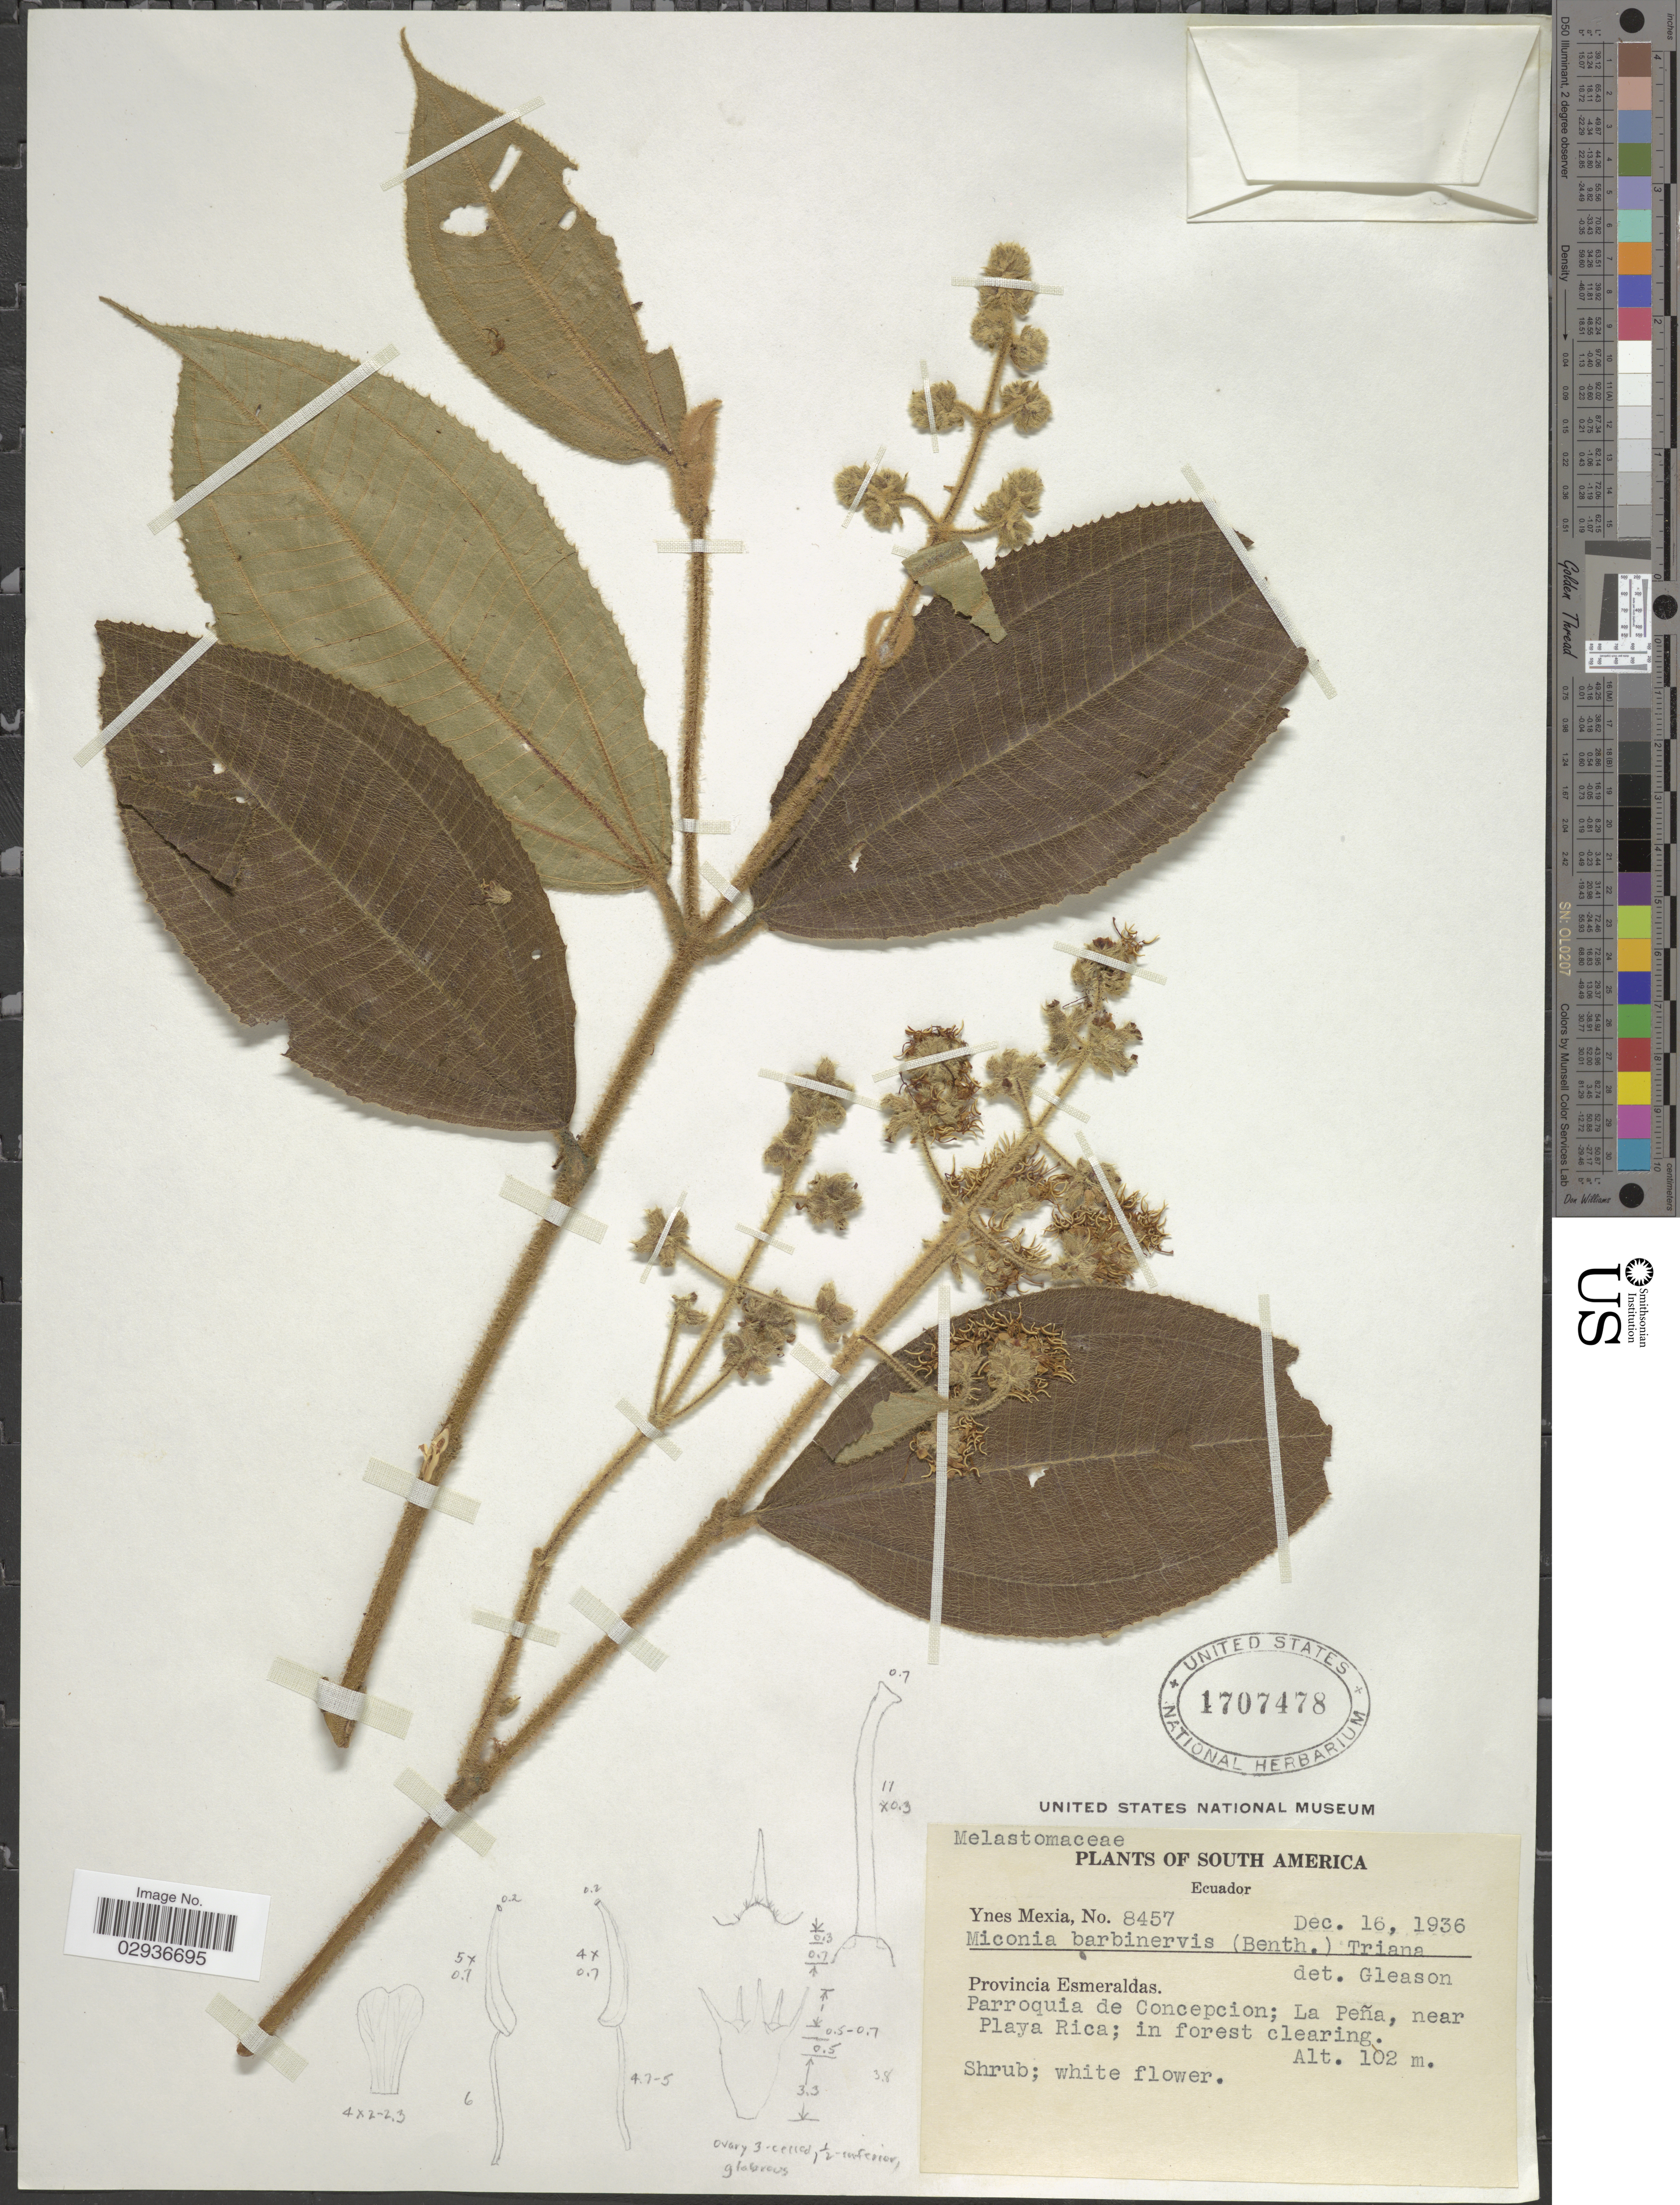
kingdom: Plantae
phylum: Tracheophyta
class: Magnoliopsida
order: Myrtales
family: Melastomataceae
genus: Miconia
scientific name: Miconia barbinervis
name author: (Benth.) Triana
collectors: Y. Mexia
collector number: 8457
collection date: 1936-12-16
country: Ecuador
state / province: Esmeraldas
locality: Parroquia de Concepcion; La Peña, near Playa Rica.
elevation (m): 102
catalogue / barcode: US 1707478